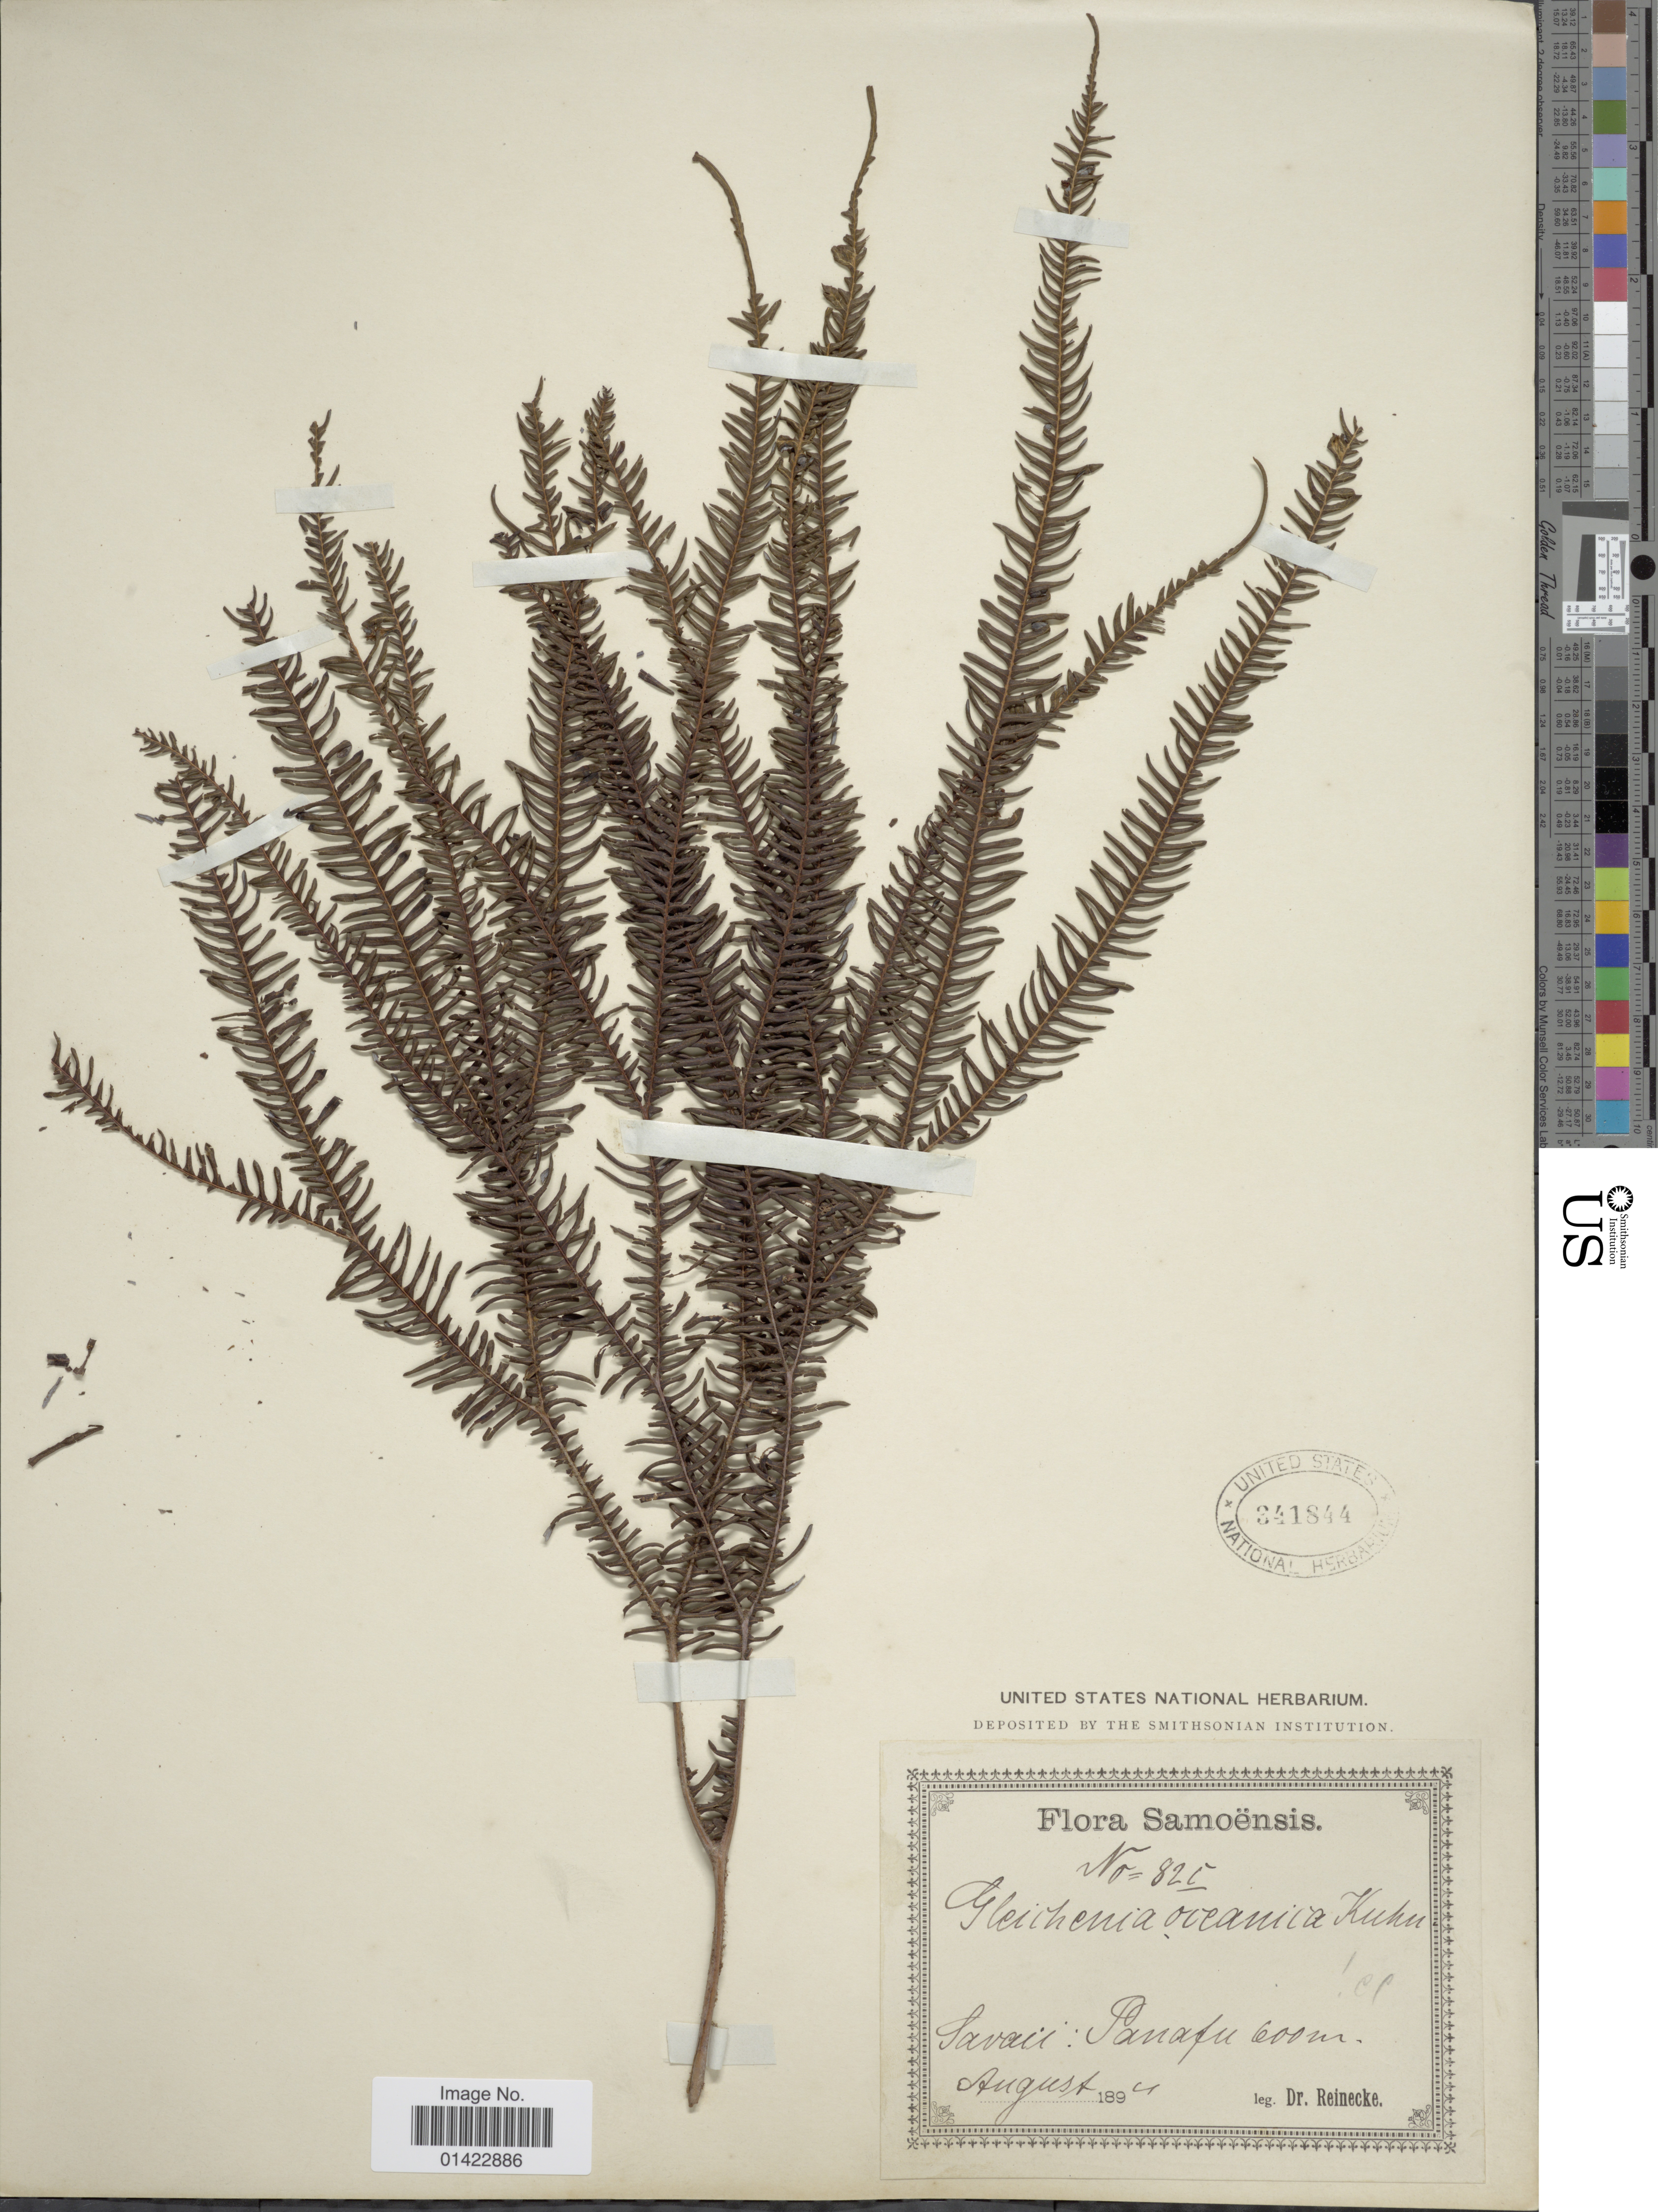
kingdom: Plantae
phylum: Tracheophyta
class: Polypodiopsida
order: Gleicheniales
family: Gleicheniaceae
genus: Sticherus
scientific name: Sticherus oceanicus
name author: (Kuhn) Ching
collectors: -- Reinecke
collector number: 82 C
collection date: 1894-08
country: Samoa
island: Savai'i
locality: Savaii: Panafu. Samoënsis.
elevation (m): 600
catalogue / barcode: US 341844